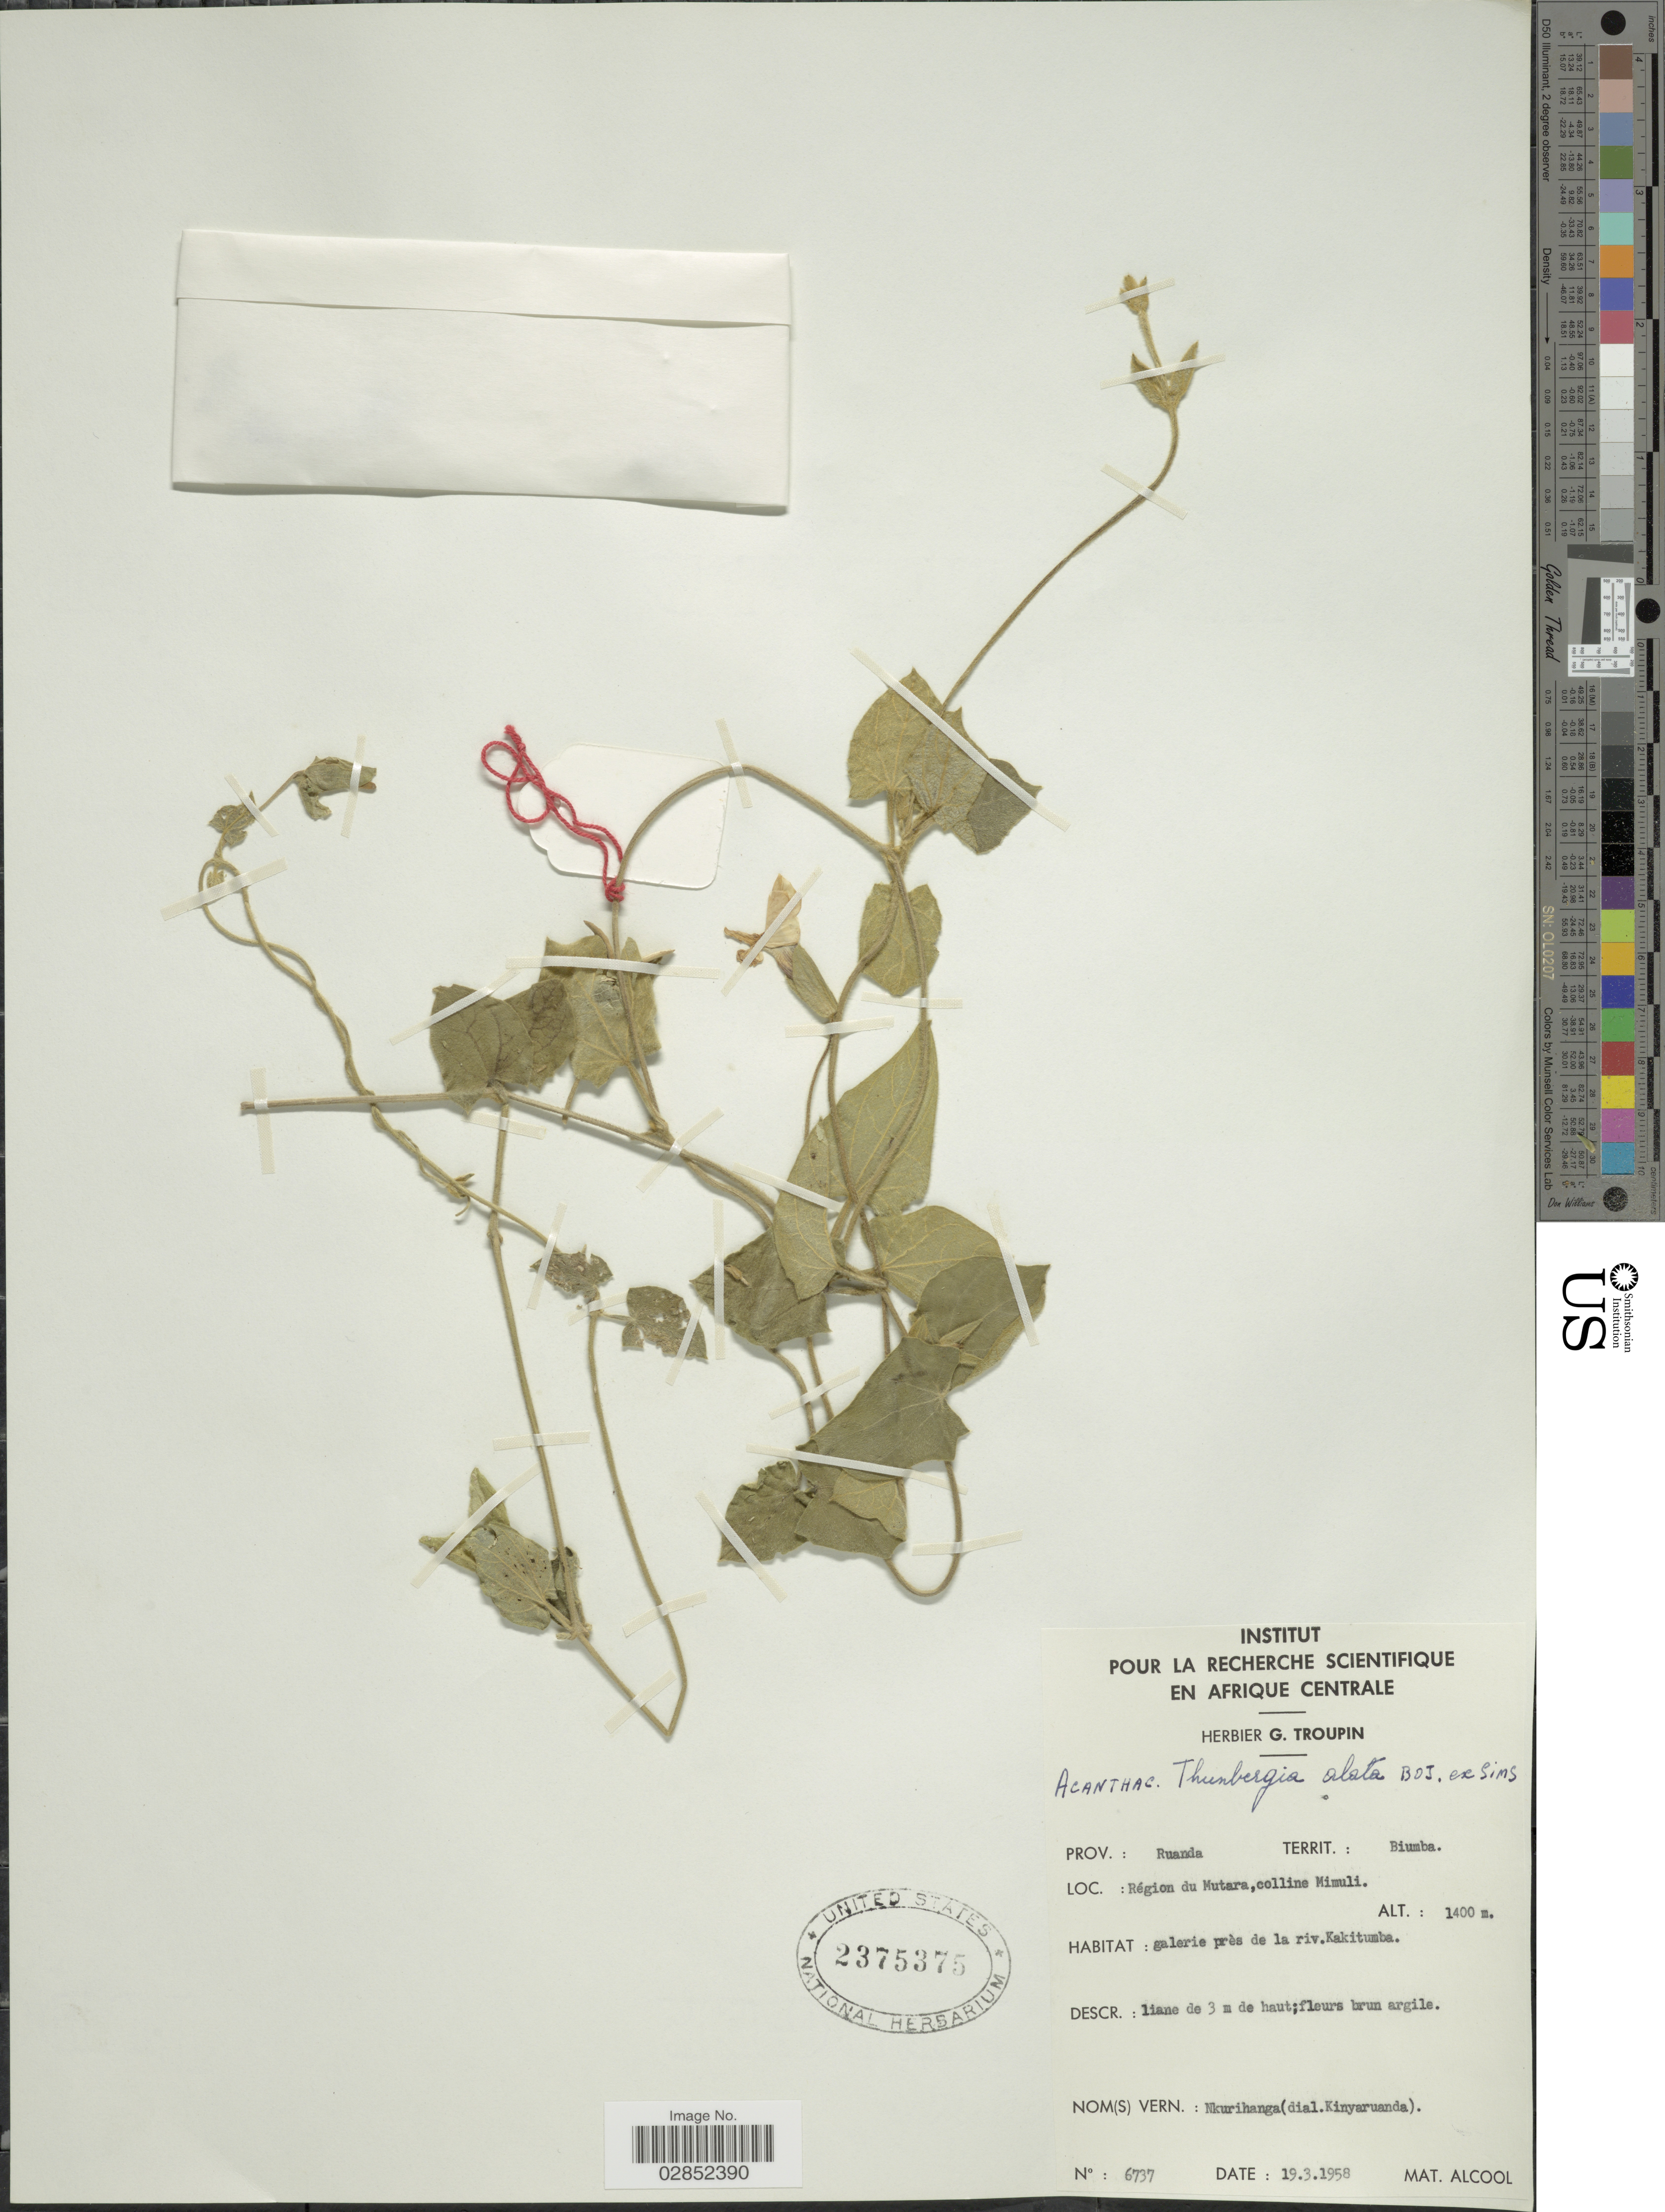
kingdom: Plantae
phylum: Tracheophyta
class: Magnoliopsida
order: Lamiales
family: Acanthaceae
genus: Thunbergia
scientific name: Thunbergia alata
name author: Bojer ex Sims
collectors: ex herb. G. Troupin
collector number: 6737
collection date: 1958-03-19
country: Rwanda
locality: Prov.: Ruanda, Territ.: Biumba, Région du Mutara, colline Mimuli, galerie près de la riv. Kakitumba.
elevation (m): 1400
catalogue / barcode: US 2375375